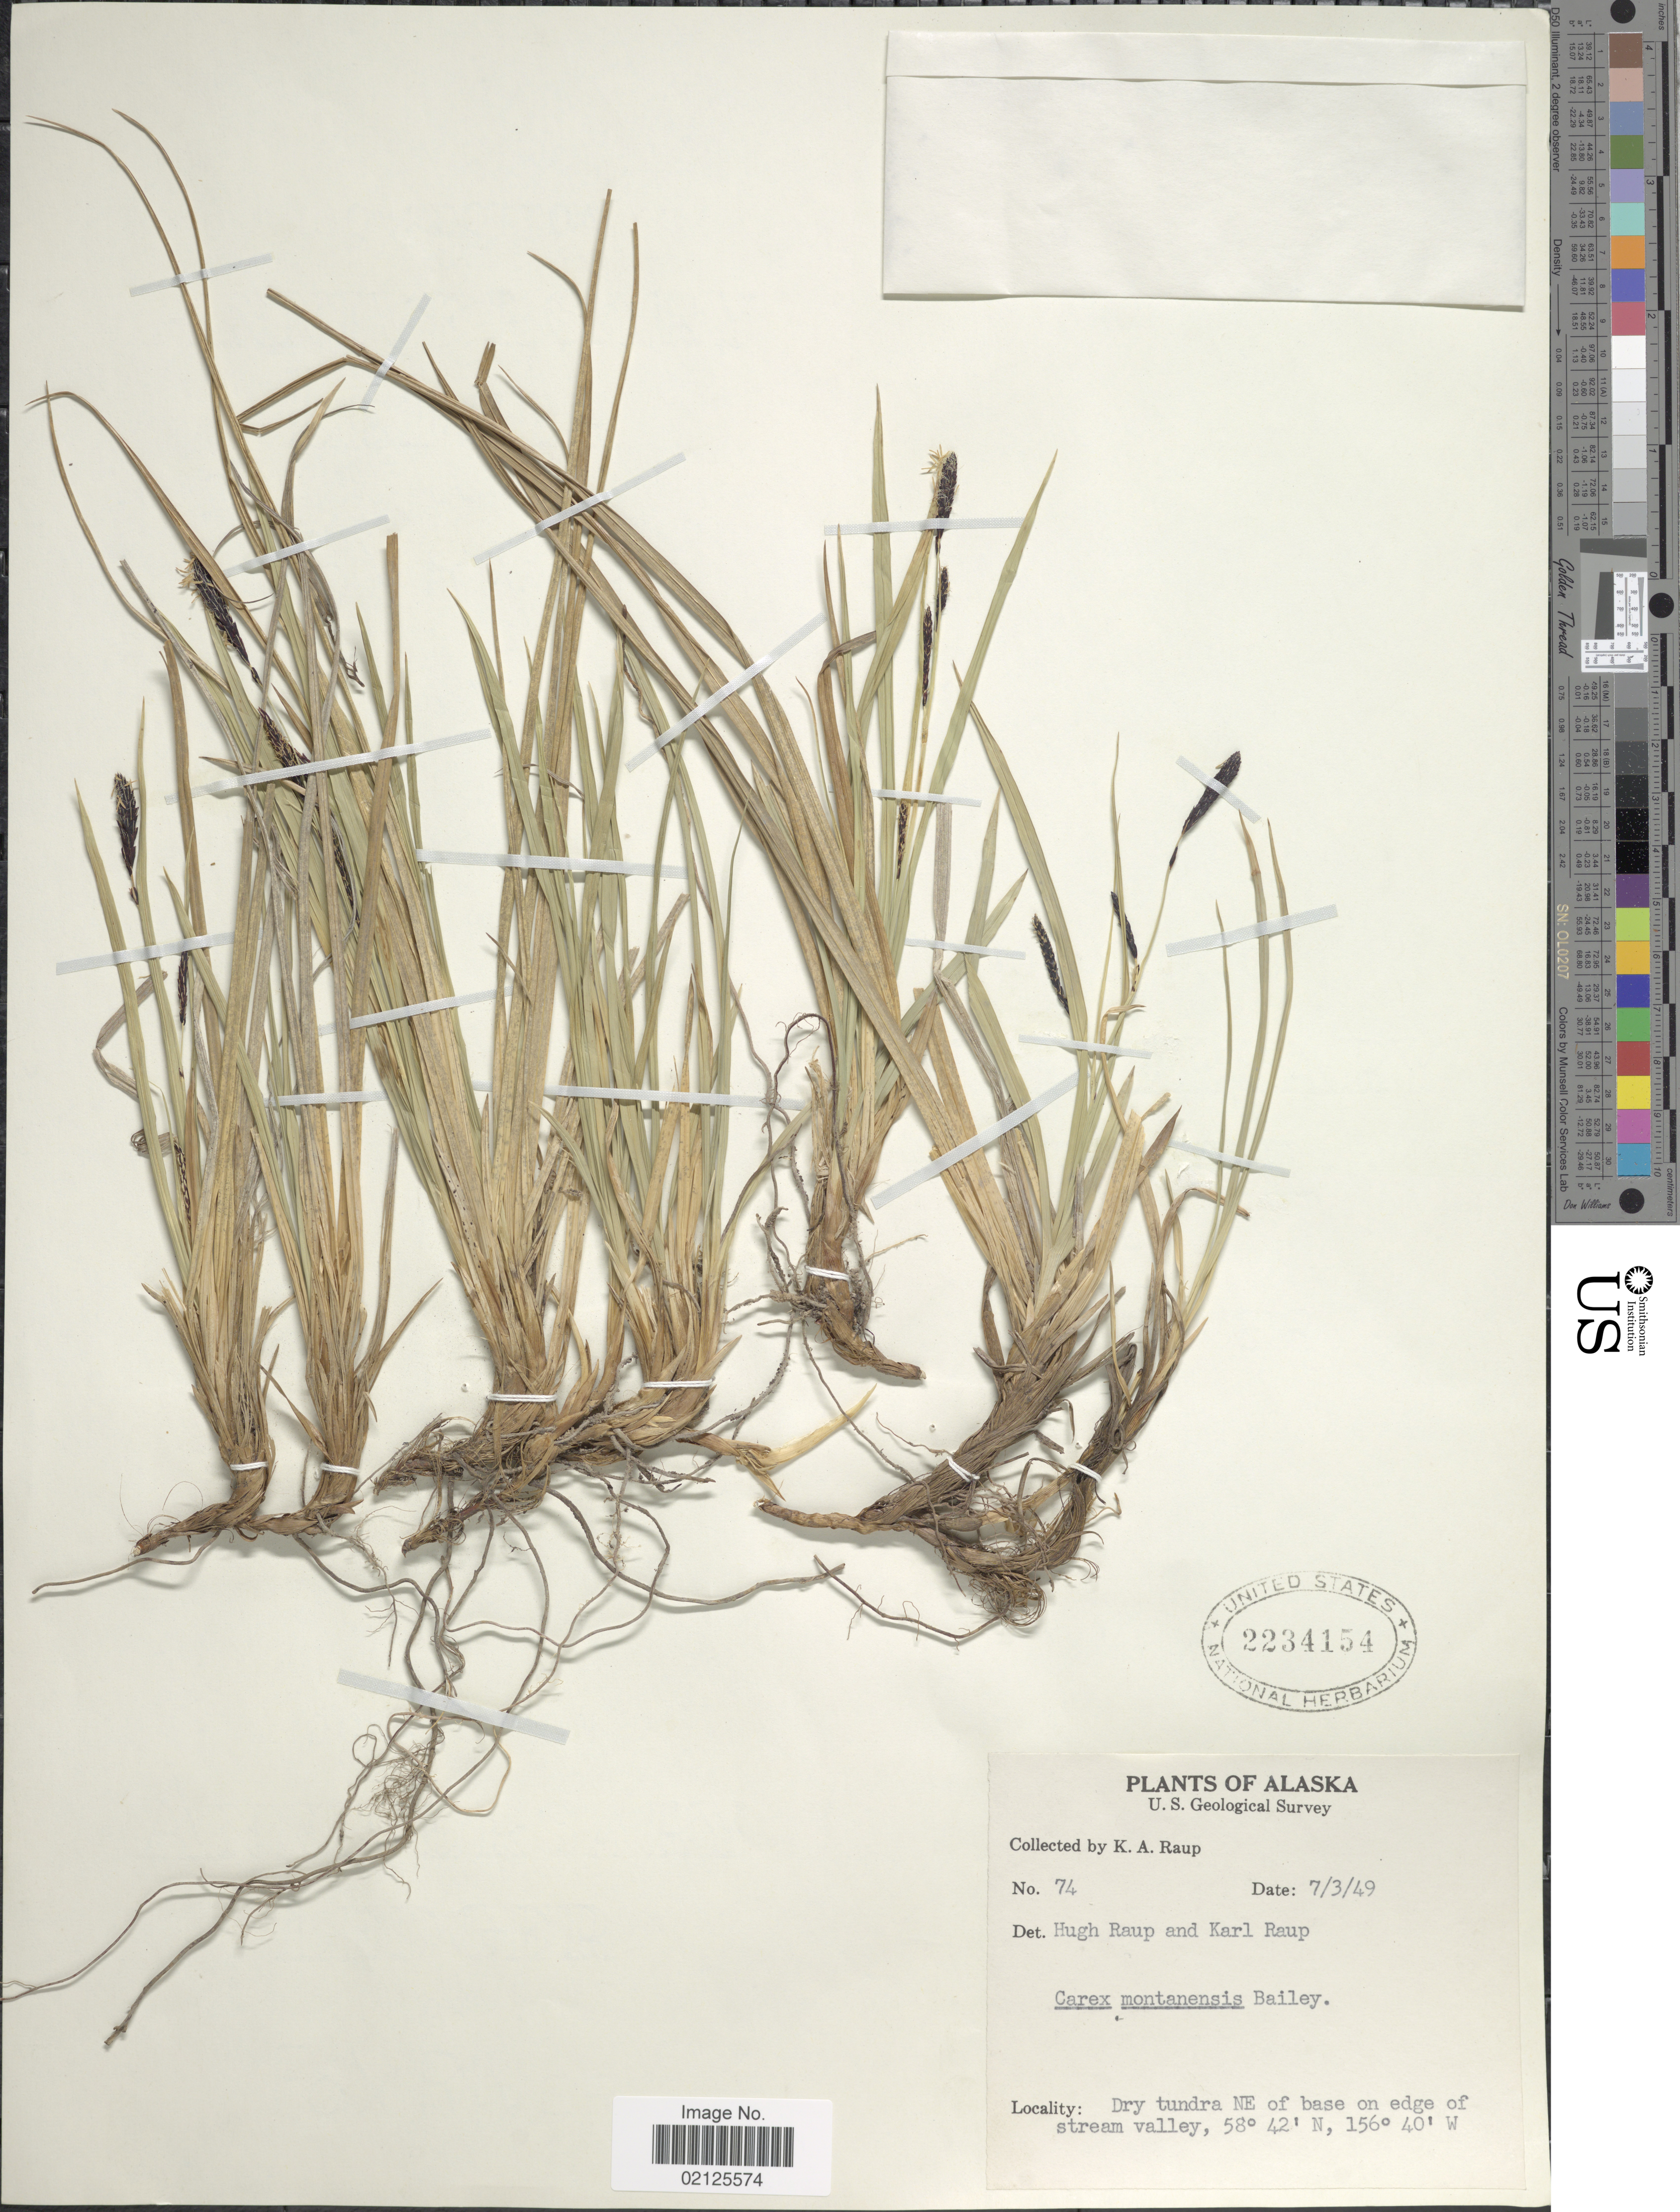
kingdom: Plantae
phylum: Tracheophyta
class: Liliopsida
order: Poales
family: Cyperaceae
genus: Carex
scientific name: Carex podocarpa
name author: R. Br.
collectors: K. Raup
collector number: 74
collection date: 1949-07-03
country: United States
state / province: Alaska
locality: Dry tundra NE of base on edge of stream valley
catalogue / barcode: US 2234154